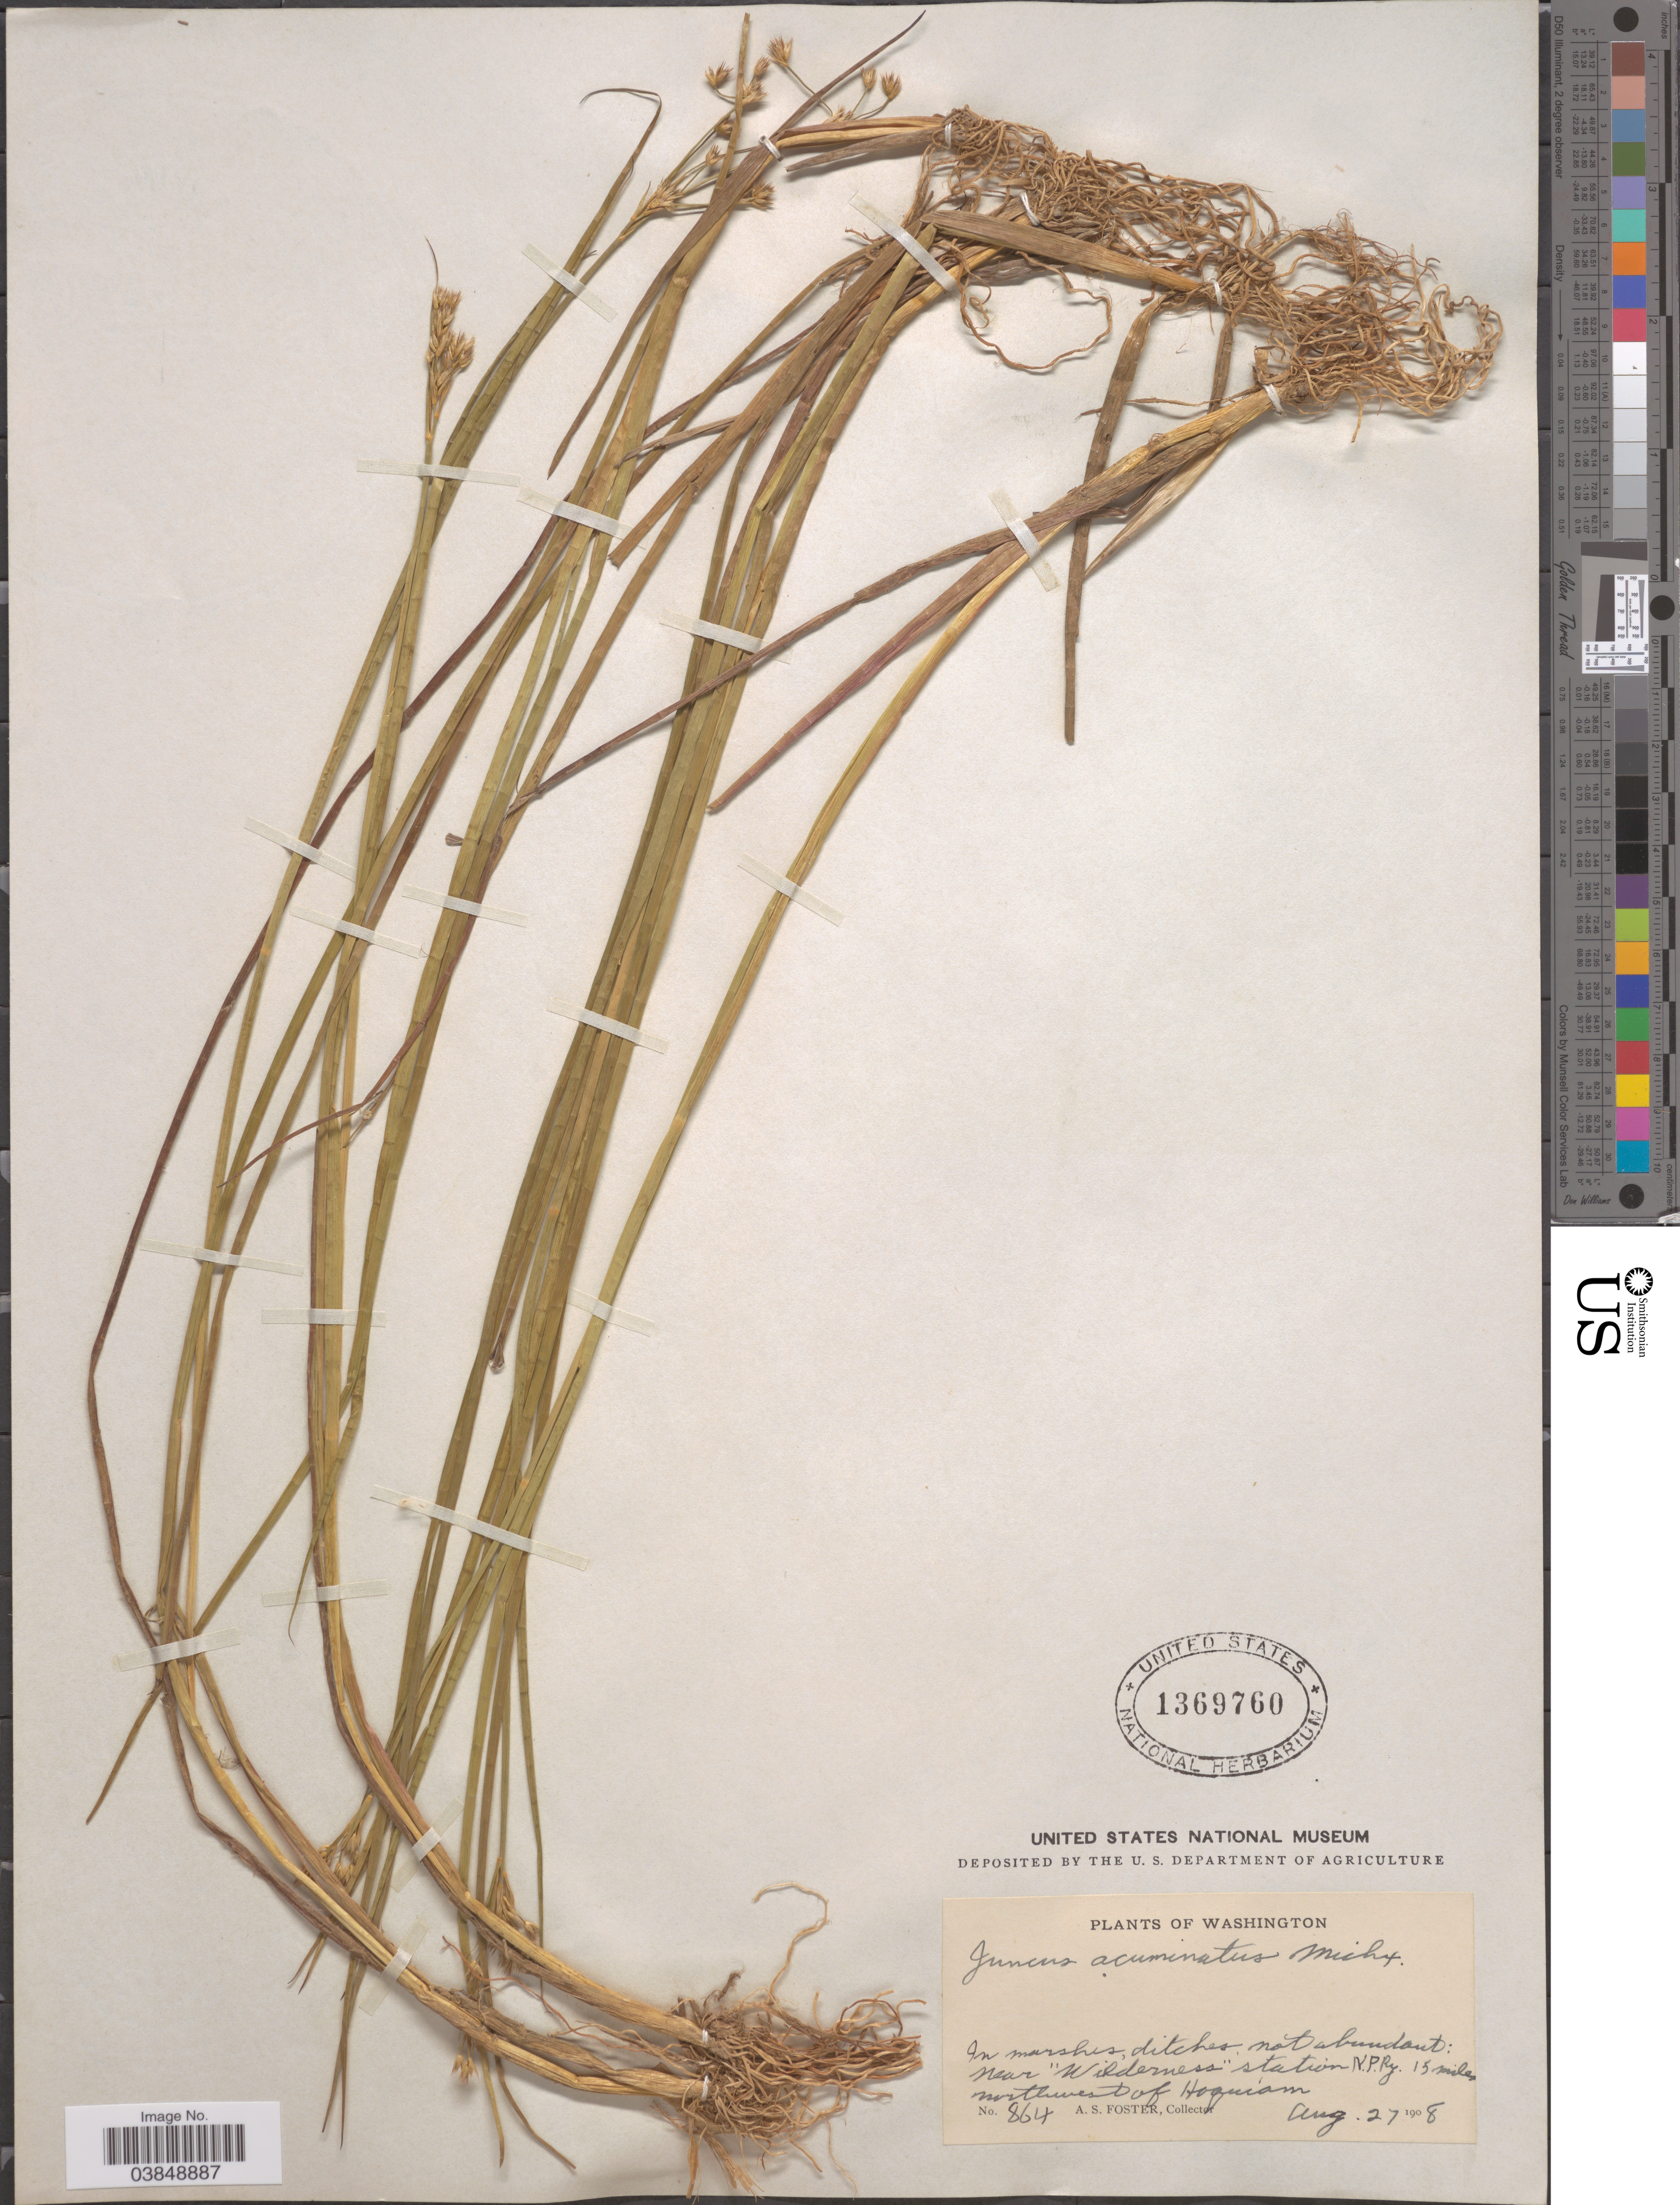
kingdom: Plantae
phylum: Tracheophyta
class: Liliopsida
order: Poales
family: Juncaceae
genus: Juncus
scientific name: Juncus acuminatus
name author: Michx.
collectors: A. S. Foster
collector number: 864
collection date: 1908-08-27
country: United States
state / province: Washington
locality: Near "Wilderness" station N.P.Ry. 15 miles northwest of Hoquiam.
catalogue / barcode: US 1369760